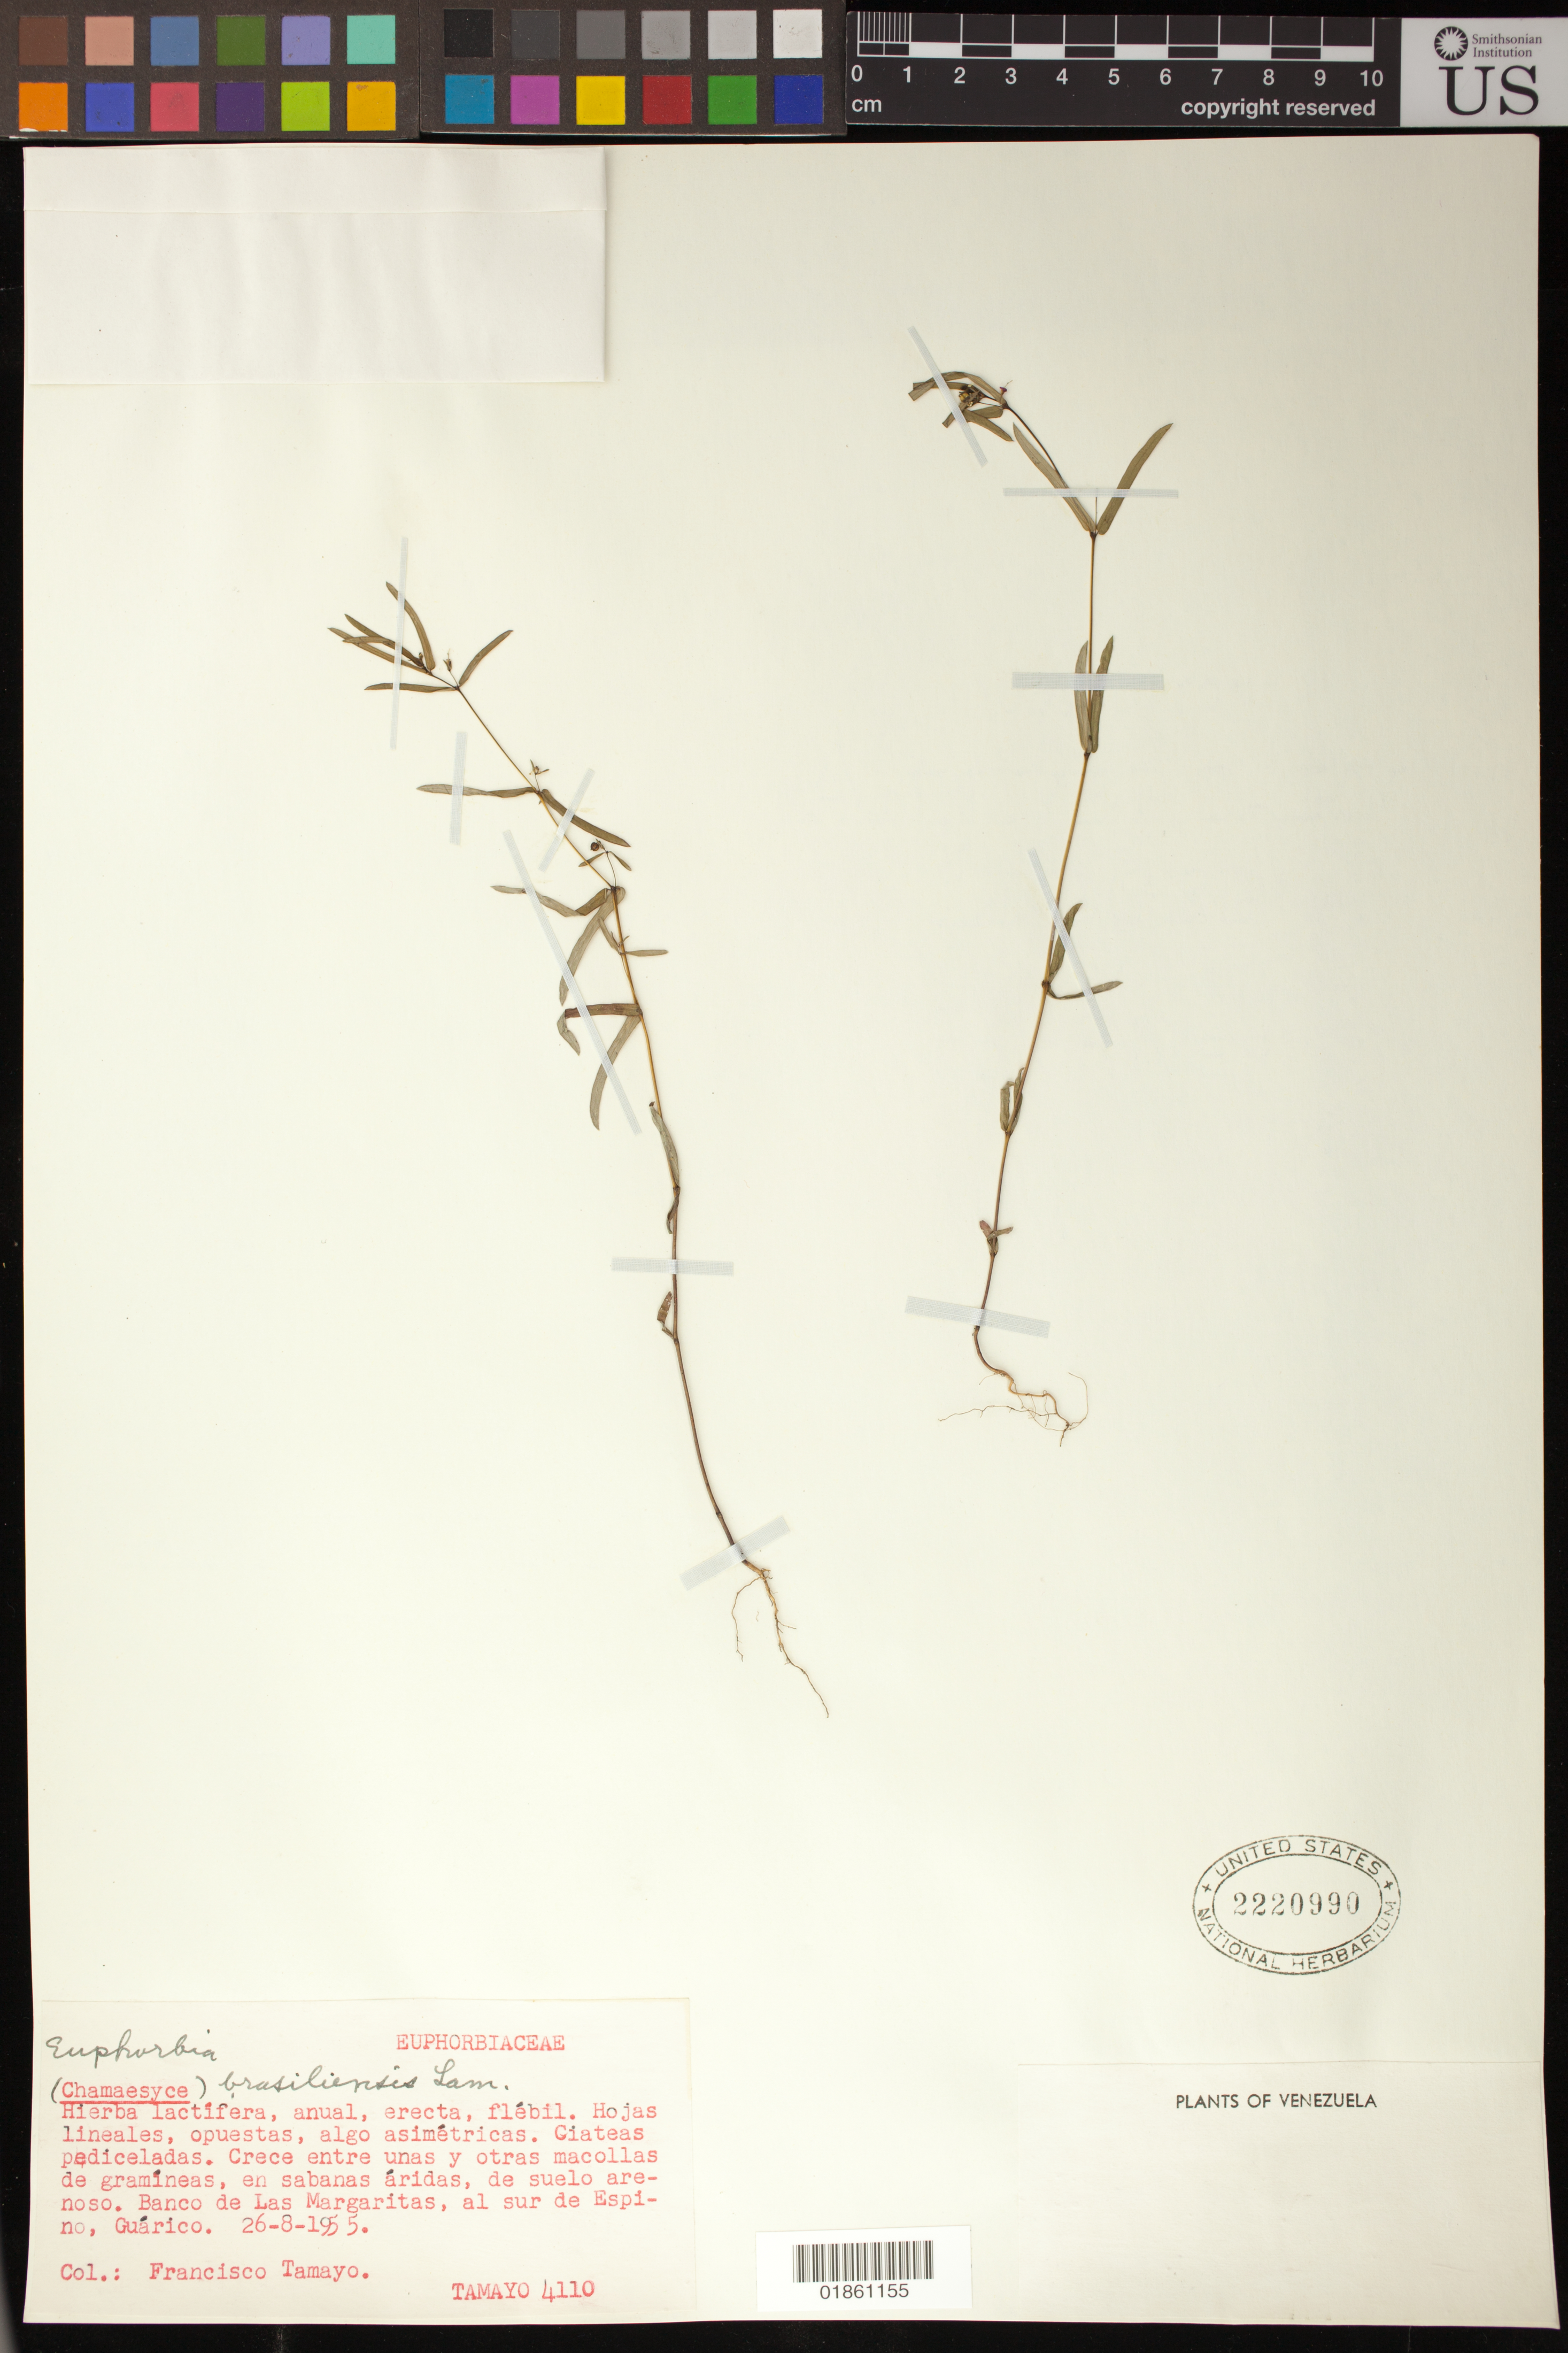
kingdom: Plantae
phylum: Tracheophyta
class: Magnoliopsida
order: Malpighiales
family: Euphorbiaceae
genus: Euphorbia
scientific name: Euphorbia hyssopifolia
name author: L.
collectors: F. Tamayo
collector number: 4110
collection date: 1955-08-26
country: Venezuela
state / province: Guárico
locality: Banco de Las margaritas, al sur de Espino, Guárico.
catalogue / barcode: US 2220990